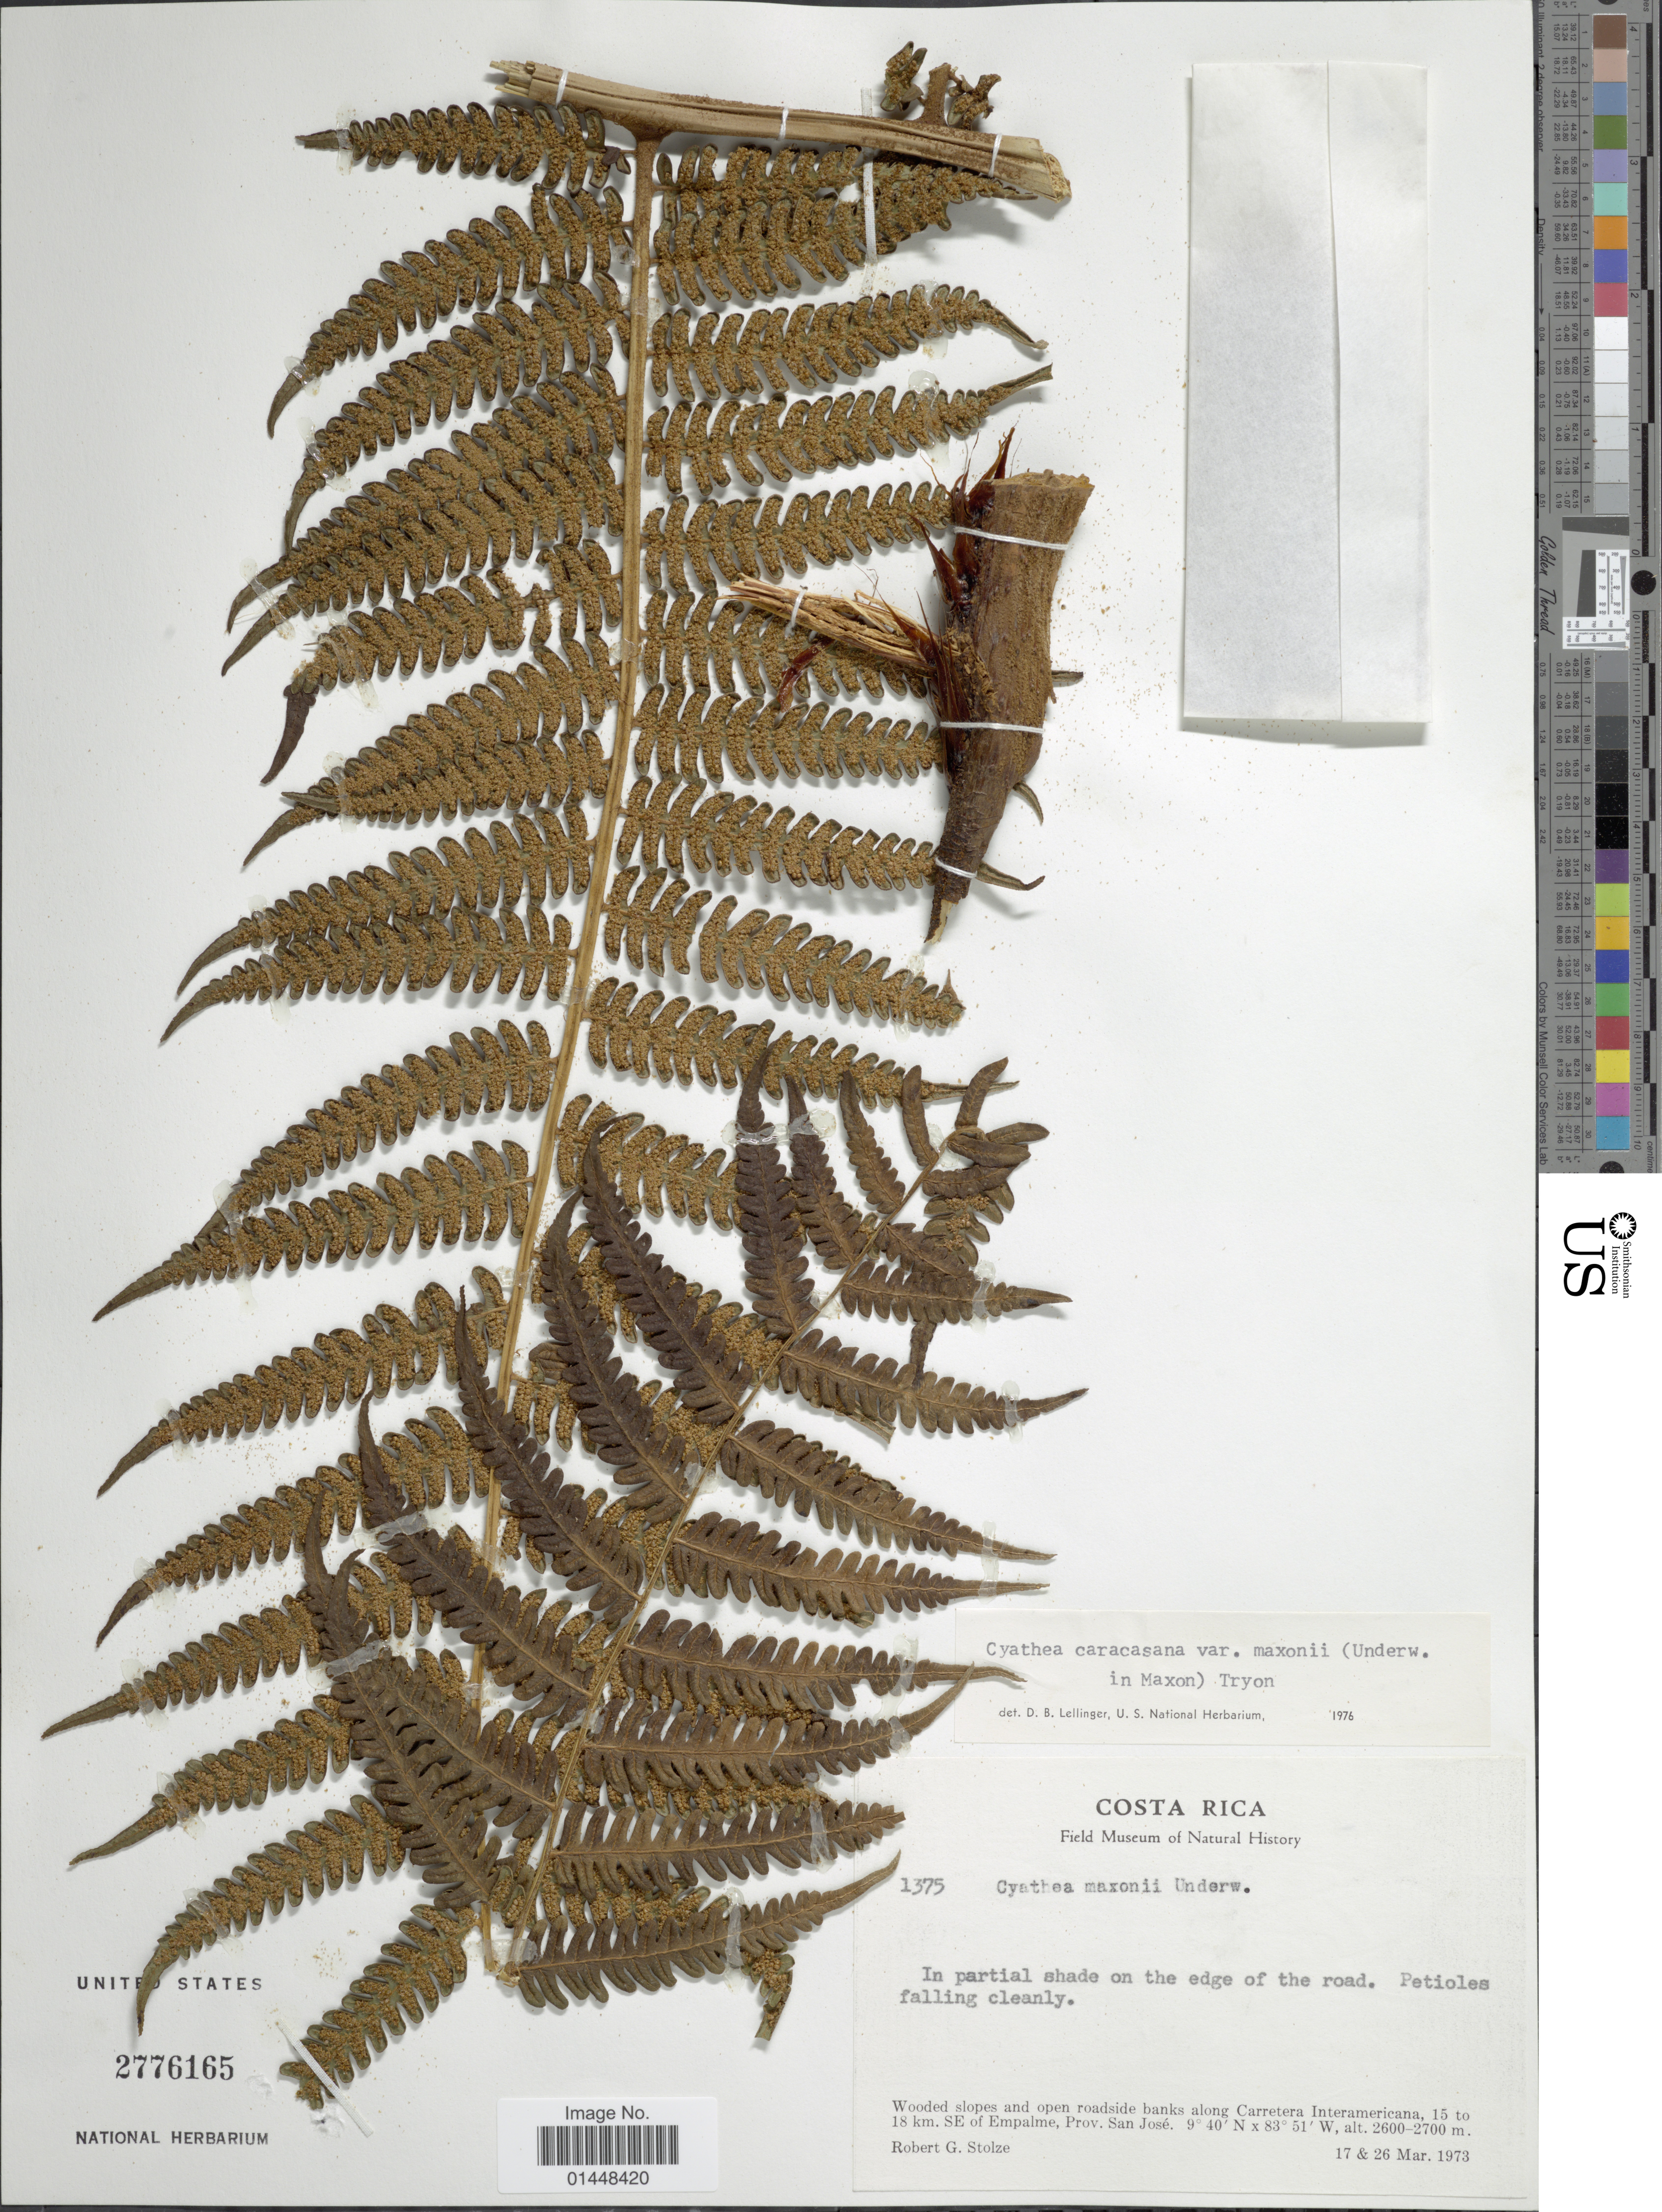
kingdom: Plantae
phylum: Tracheophyta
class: Polypodiopsida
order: Cyatheales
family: Cyatheaceae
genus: Cyathea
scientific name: Cyathea caracasana var. maxonii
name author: (Underw.) R.M. Tryon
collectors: R. G. Stolze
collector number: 1375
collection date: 1973-03-17/1973-03-26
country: Costa Rica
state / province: San José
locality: Along Carretera Interamericana, 15 to 18 km SE of Empalme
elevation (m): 2600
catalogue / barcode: US 2776165